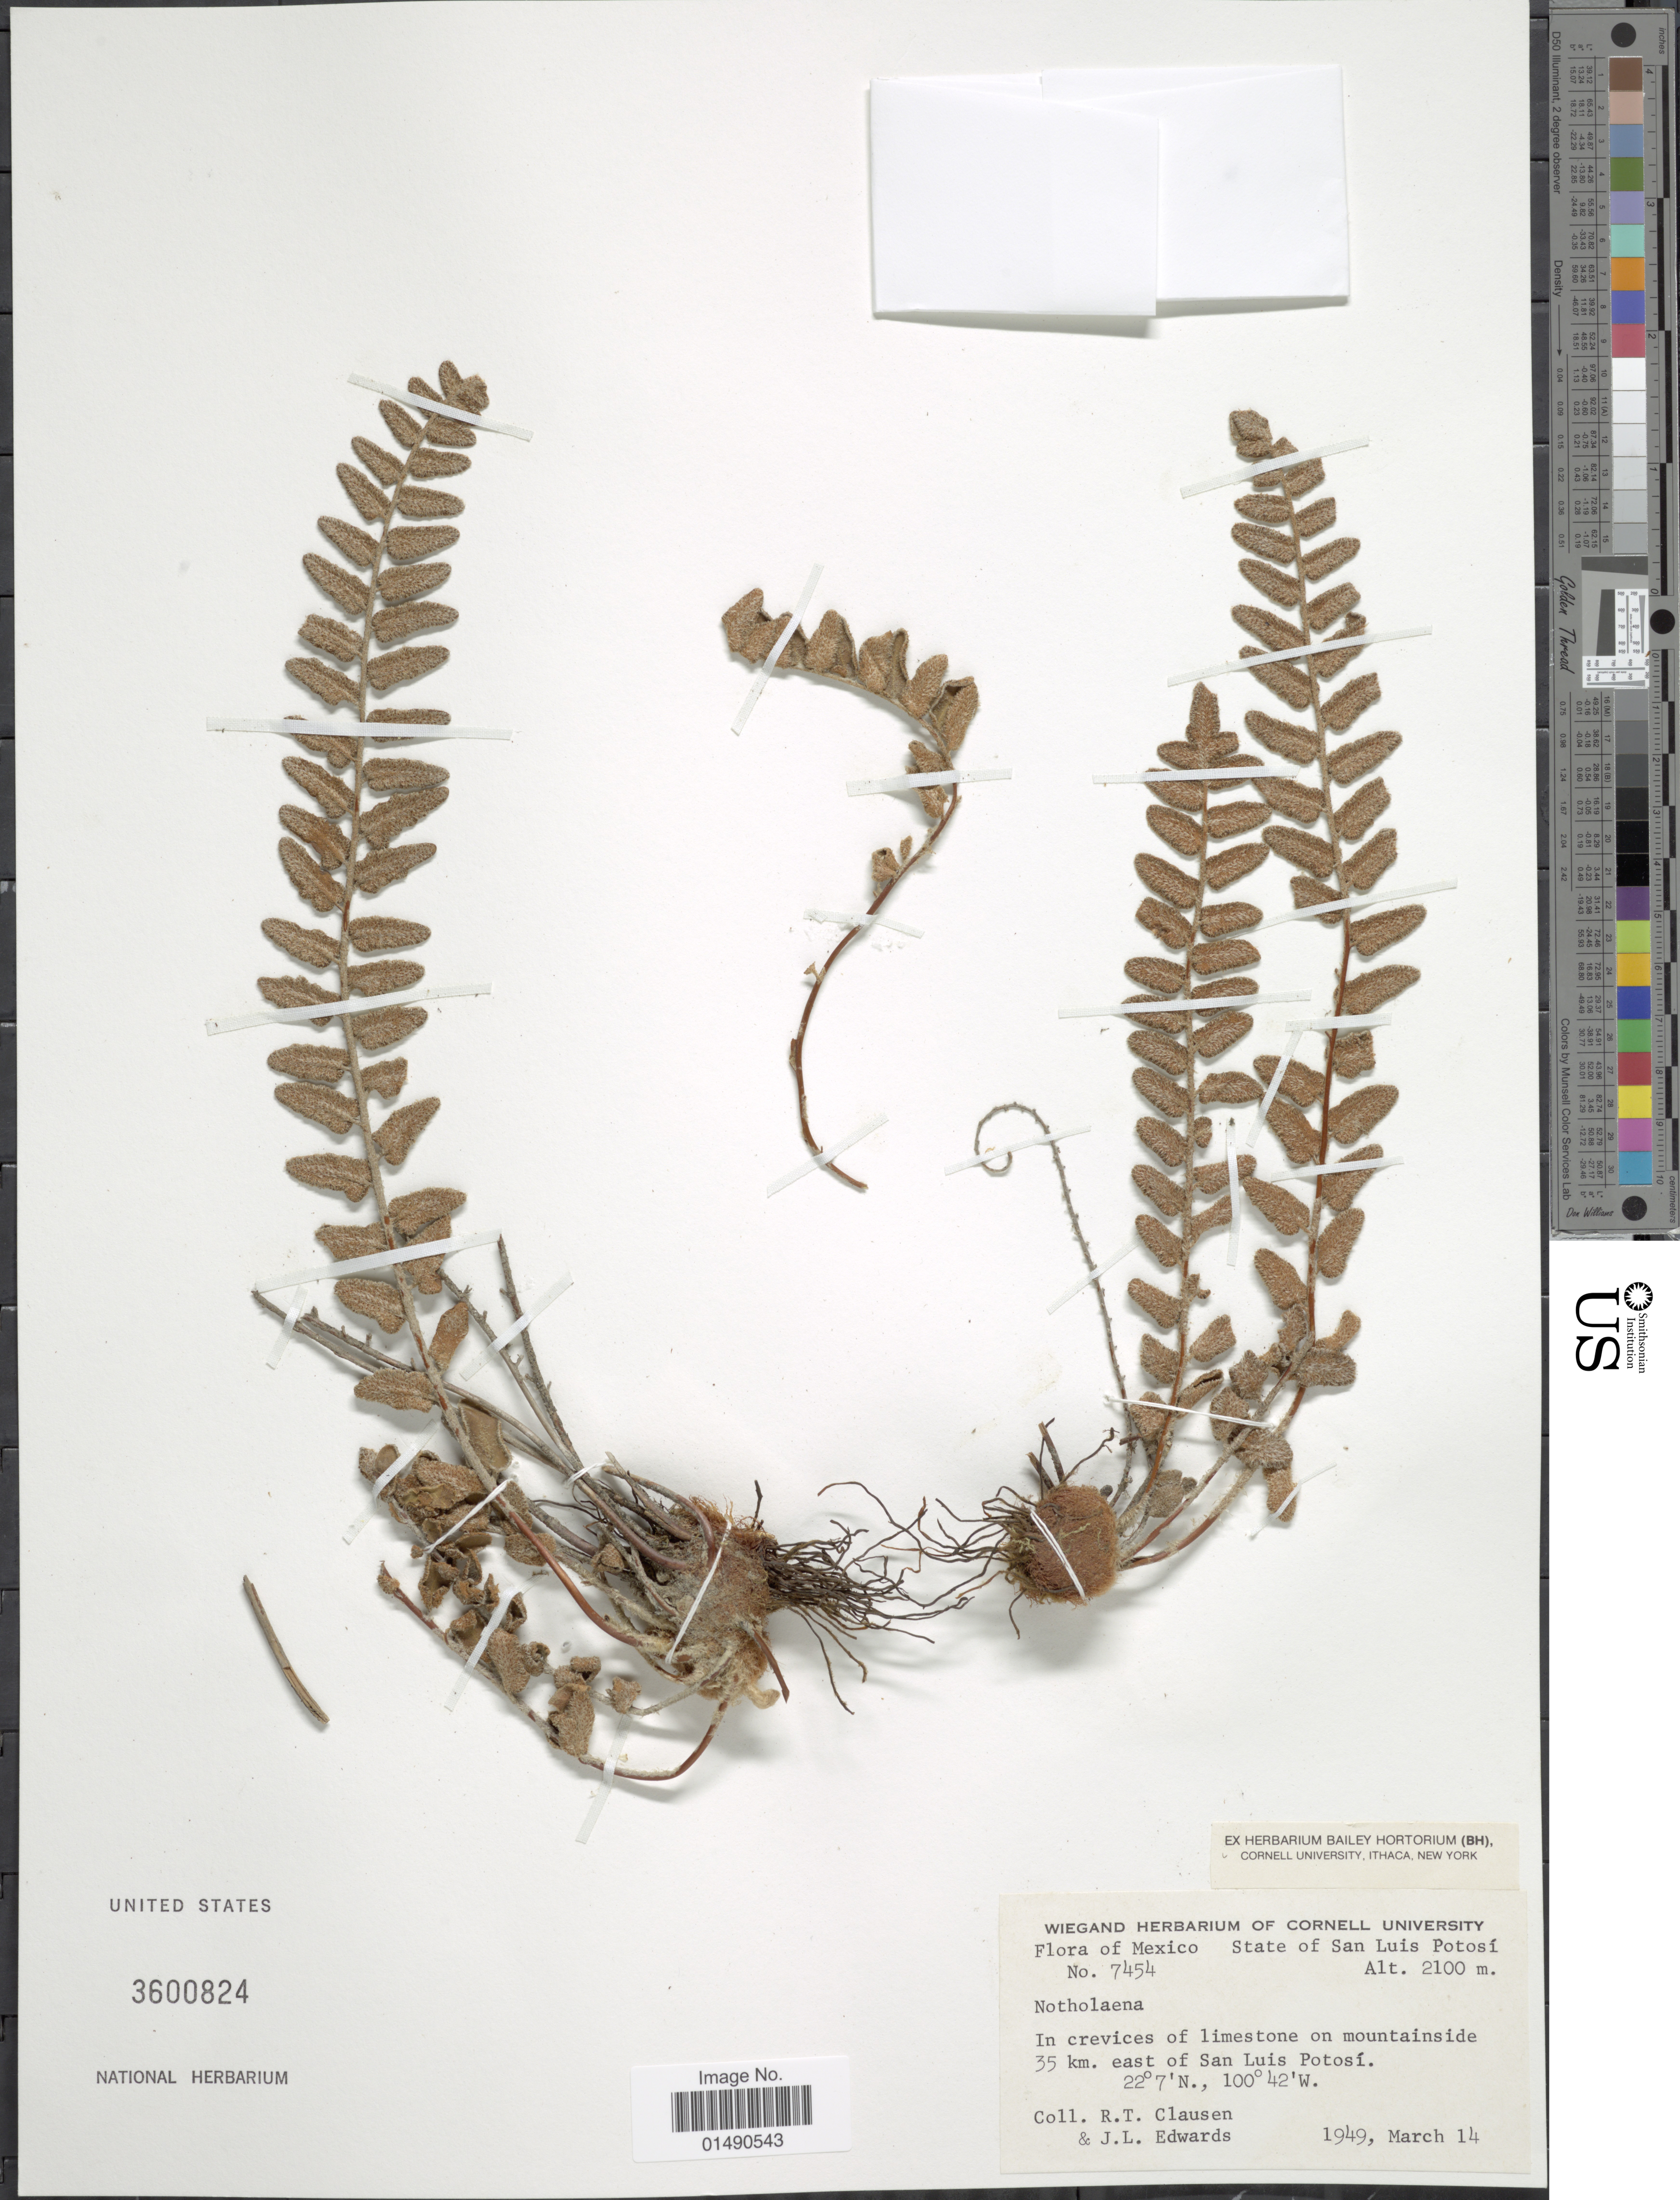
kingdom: Plantae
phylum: Tracheophyta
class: Polypodiopsida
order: Polypodiales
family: Pteridaceae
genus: Astrolepis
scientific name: Astrolepis crassifolia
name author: (Houlston & T. Moore) D.M. Benham & Windham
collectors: R. T. Clausen & J. Edwards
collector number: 7454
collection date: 1949-03-14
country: Mexico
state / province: San Luis Potosí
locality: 35 km. east of San Luis Potosí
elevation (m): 2100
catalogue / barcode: US 3600824